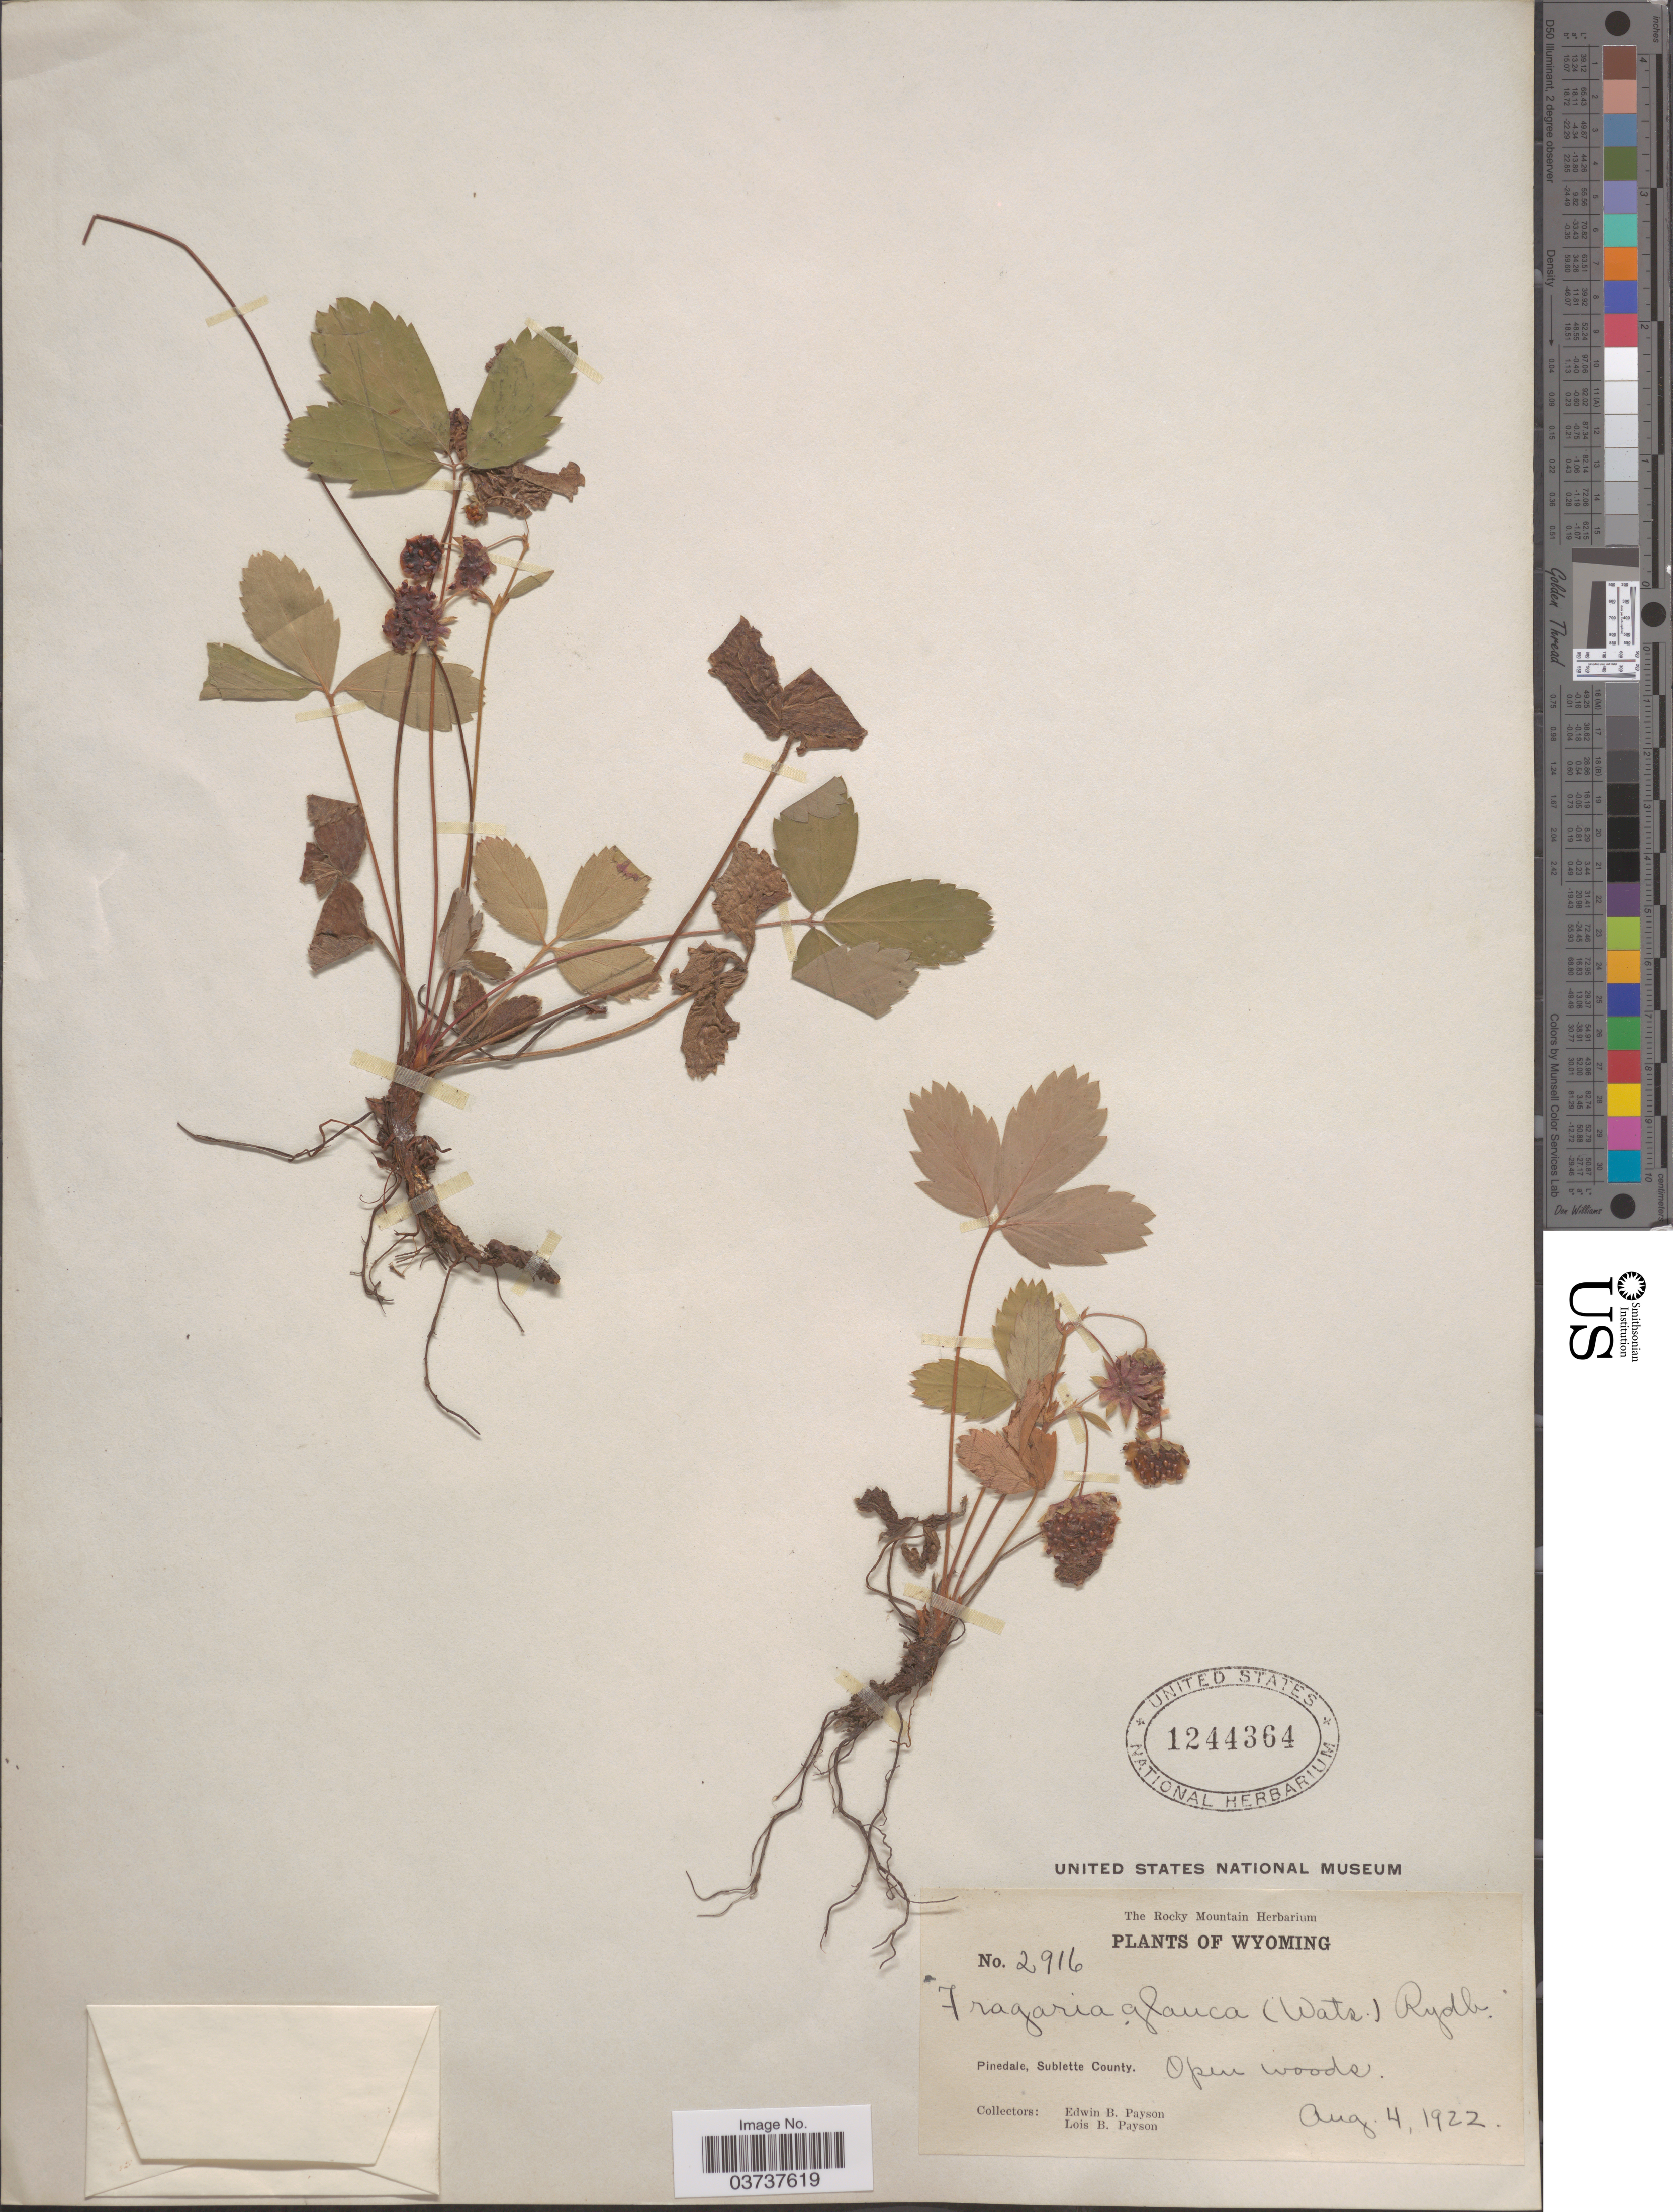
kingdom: Plantae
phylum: Tracheophyta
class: Magnoliopsida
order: Rosales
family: Rosaceae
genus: Fragaria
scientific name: Fragaria virginiana subsp. glauca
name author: (S. Watson) Staudt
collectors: E. B. Payson & L. Payson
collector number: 2916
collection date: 1922-08-04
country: United States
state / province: Wyoming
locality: Pinedale, Sublette County.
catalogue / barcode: US 1244364